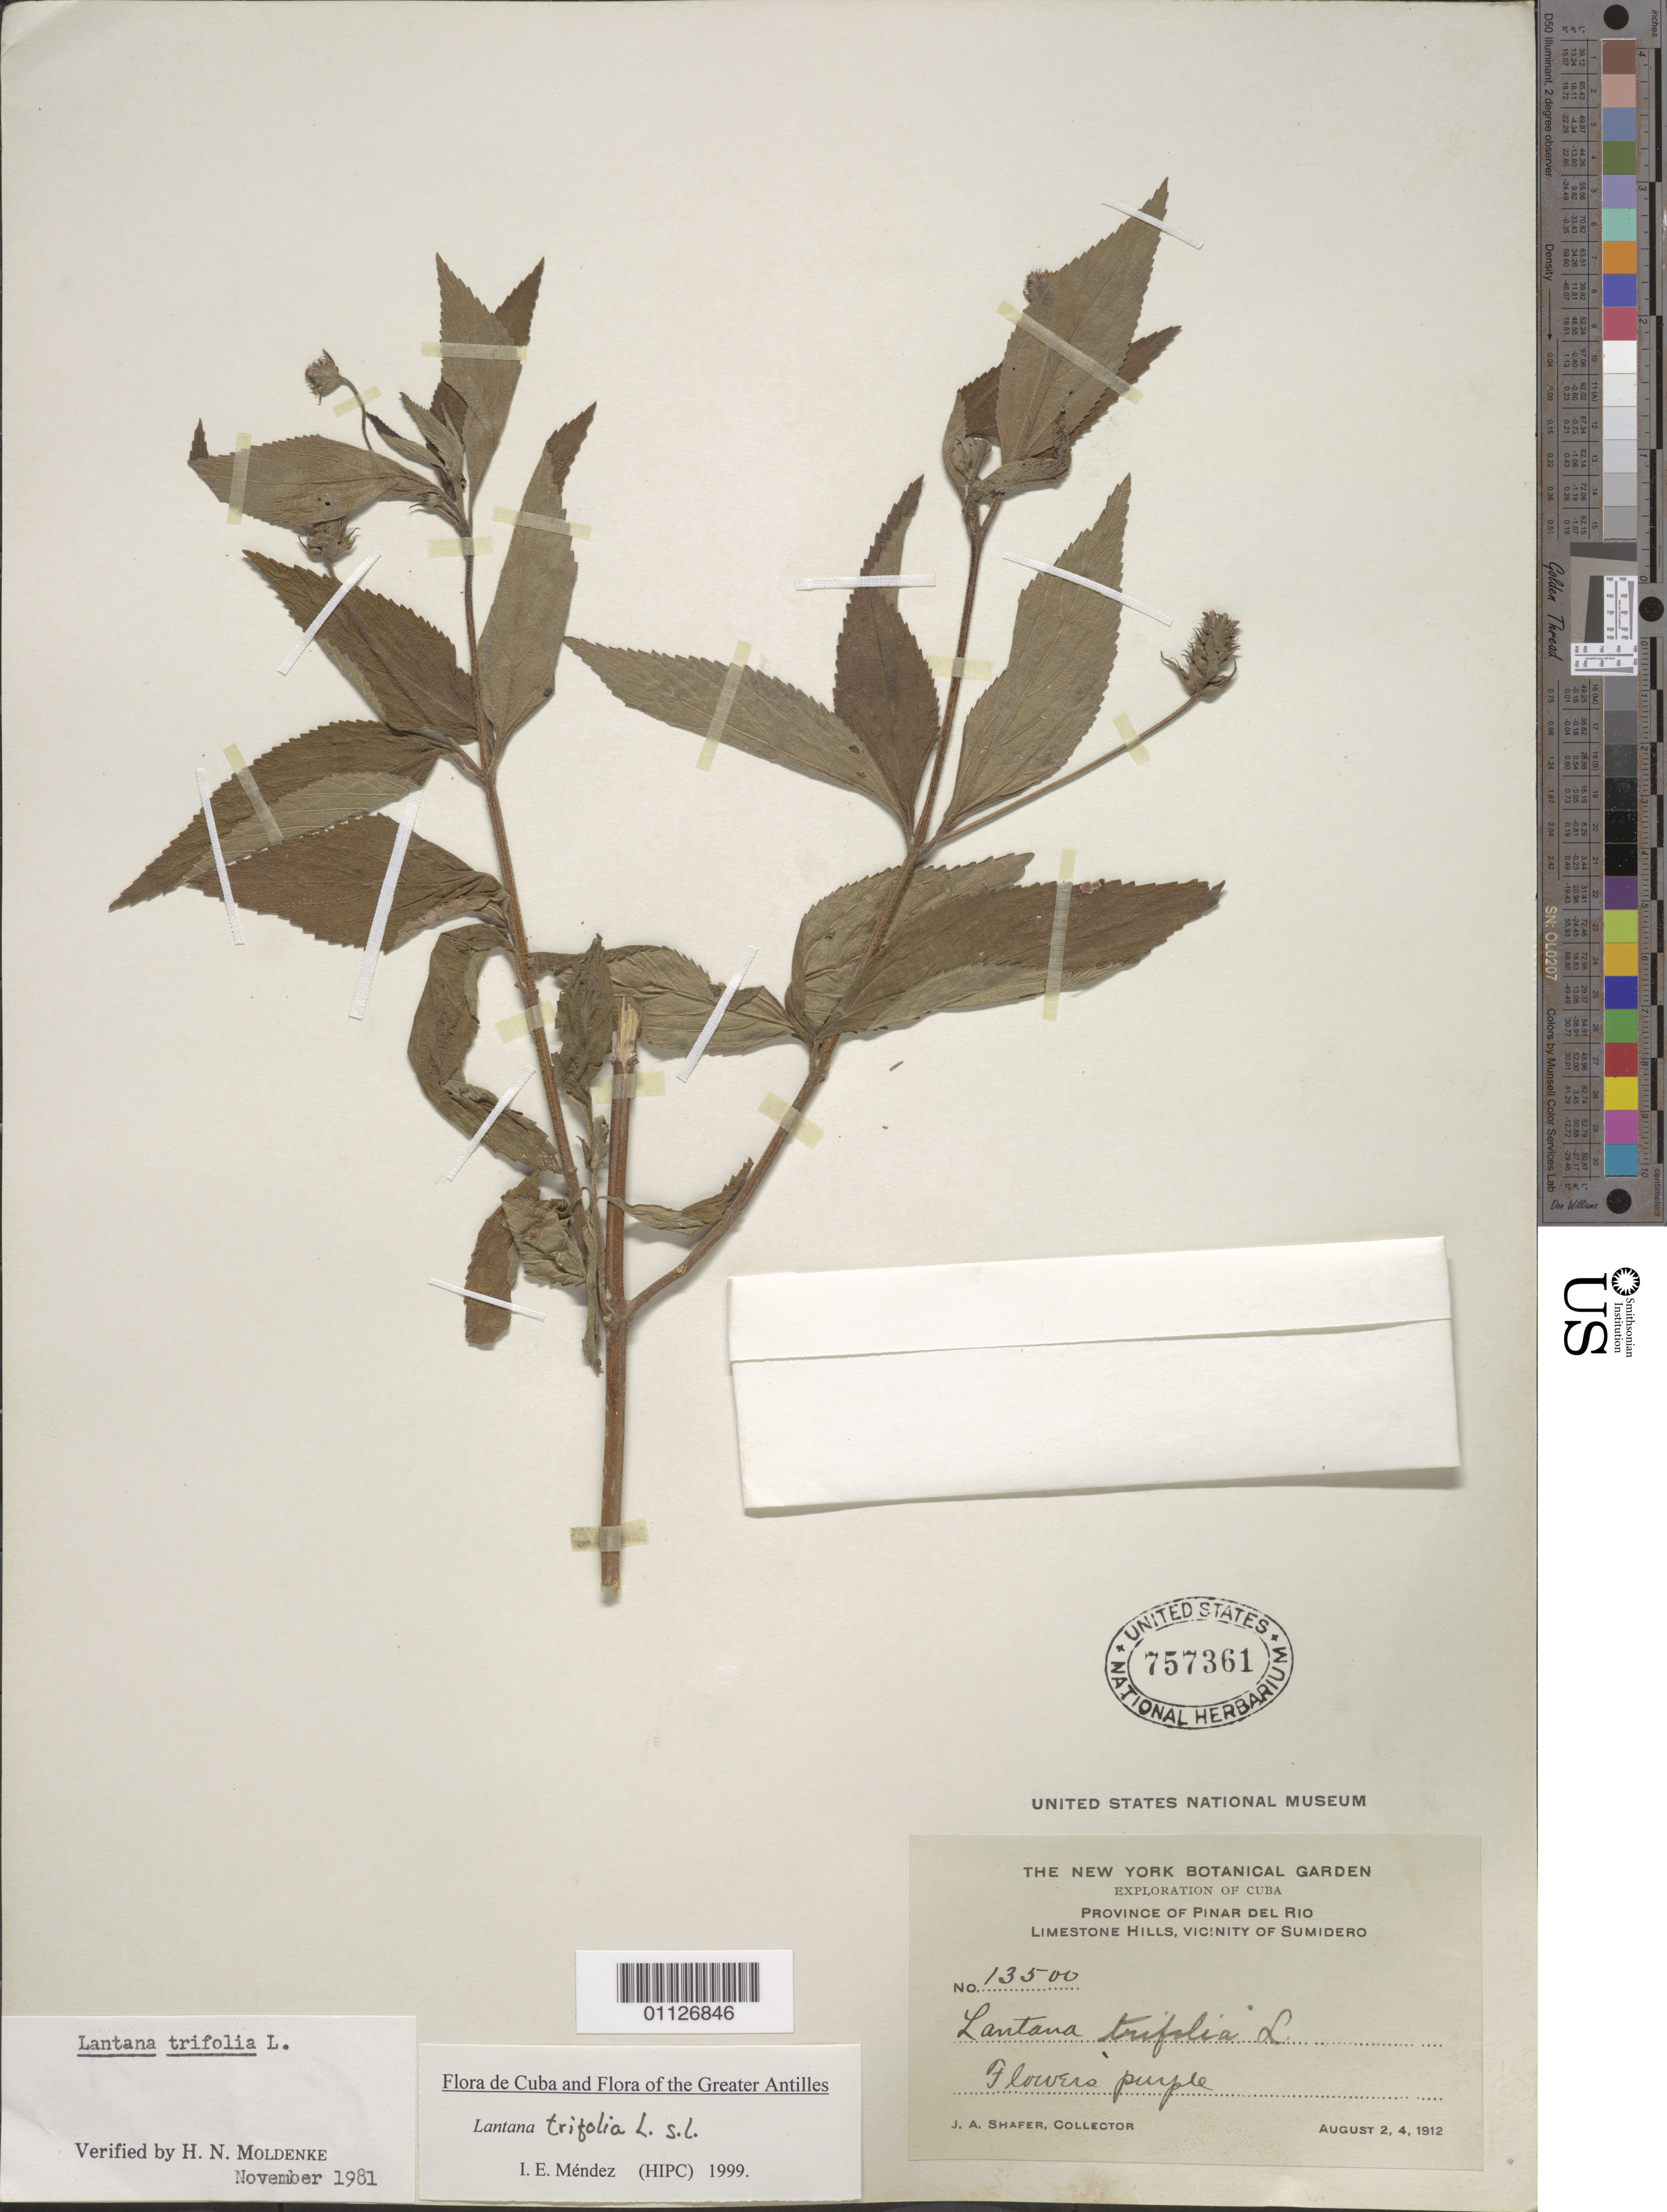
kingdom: Plantae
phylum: Tracheophyta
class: Magnoliopsida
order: Lamiales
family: Verbenaceae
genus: Lantana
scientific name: Lantana trifolia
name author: L.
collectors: J. A. Shafer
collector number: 13500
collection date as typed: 02 Aug 1912 or 04 Aug 1912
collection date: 1912-08-02 or 1912-08-04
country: Cuba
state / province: Pinar del Rio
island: Cuba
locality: Limestone hills, vicinity of Sumidero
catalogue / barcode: US 757361